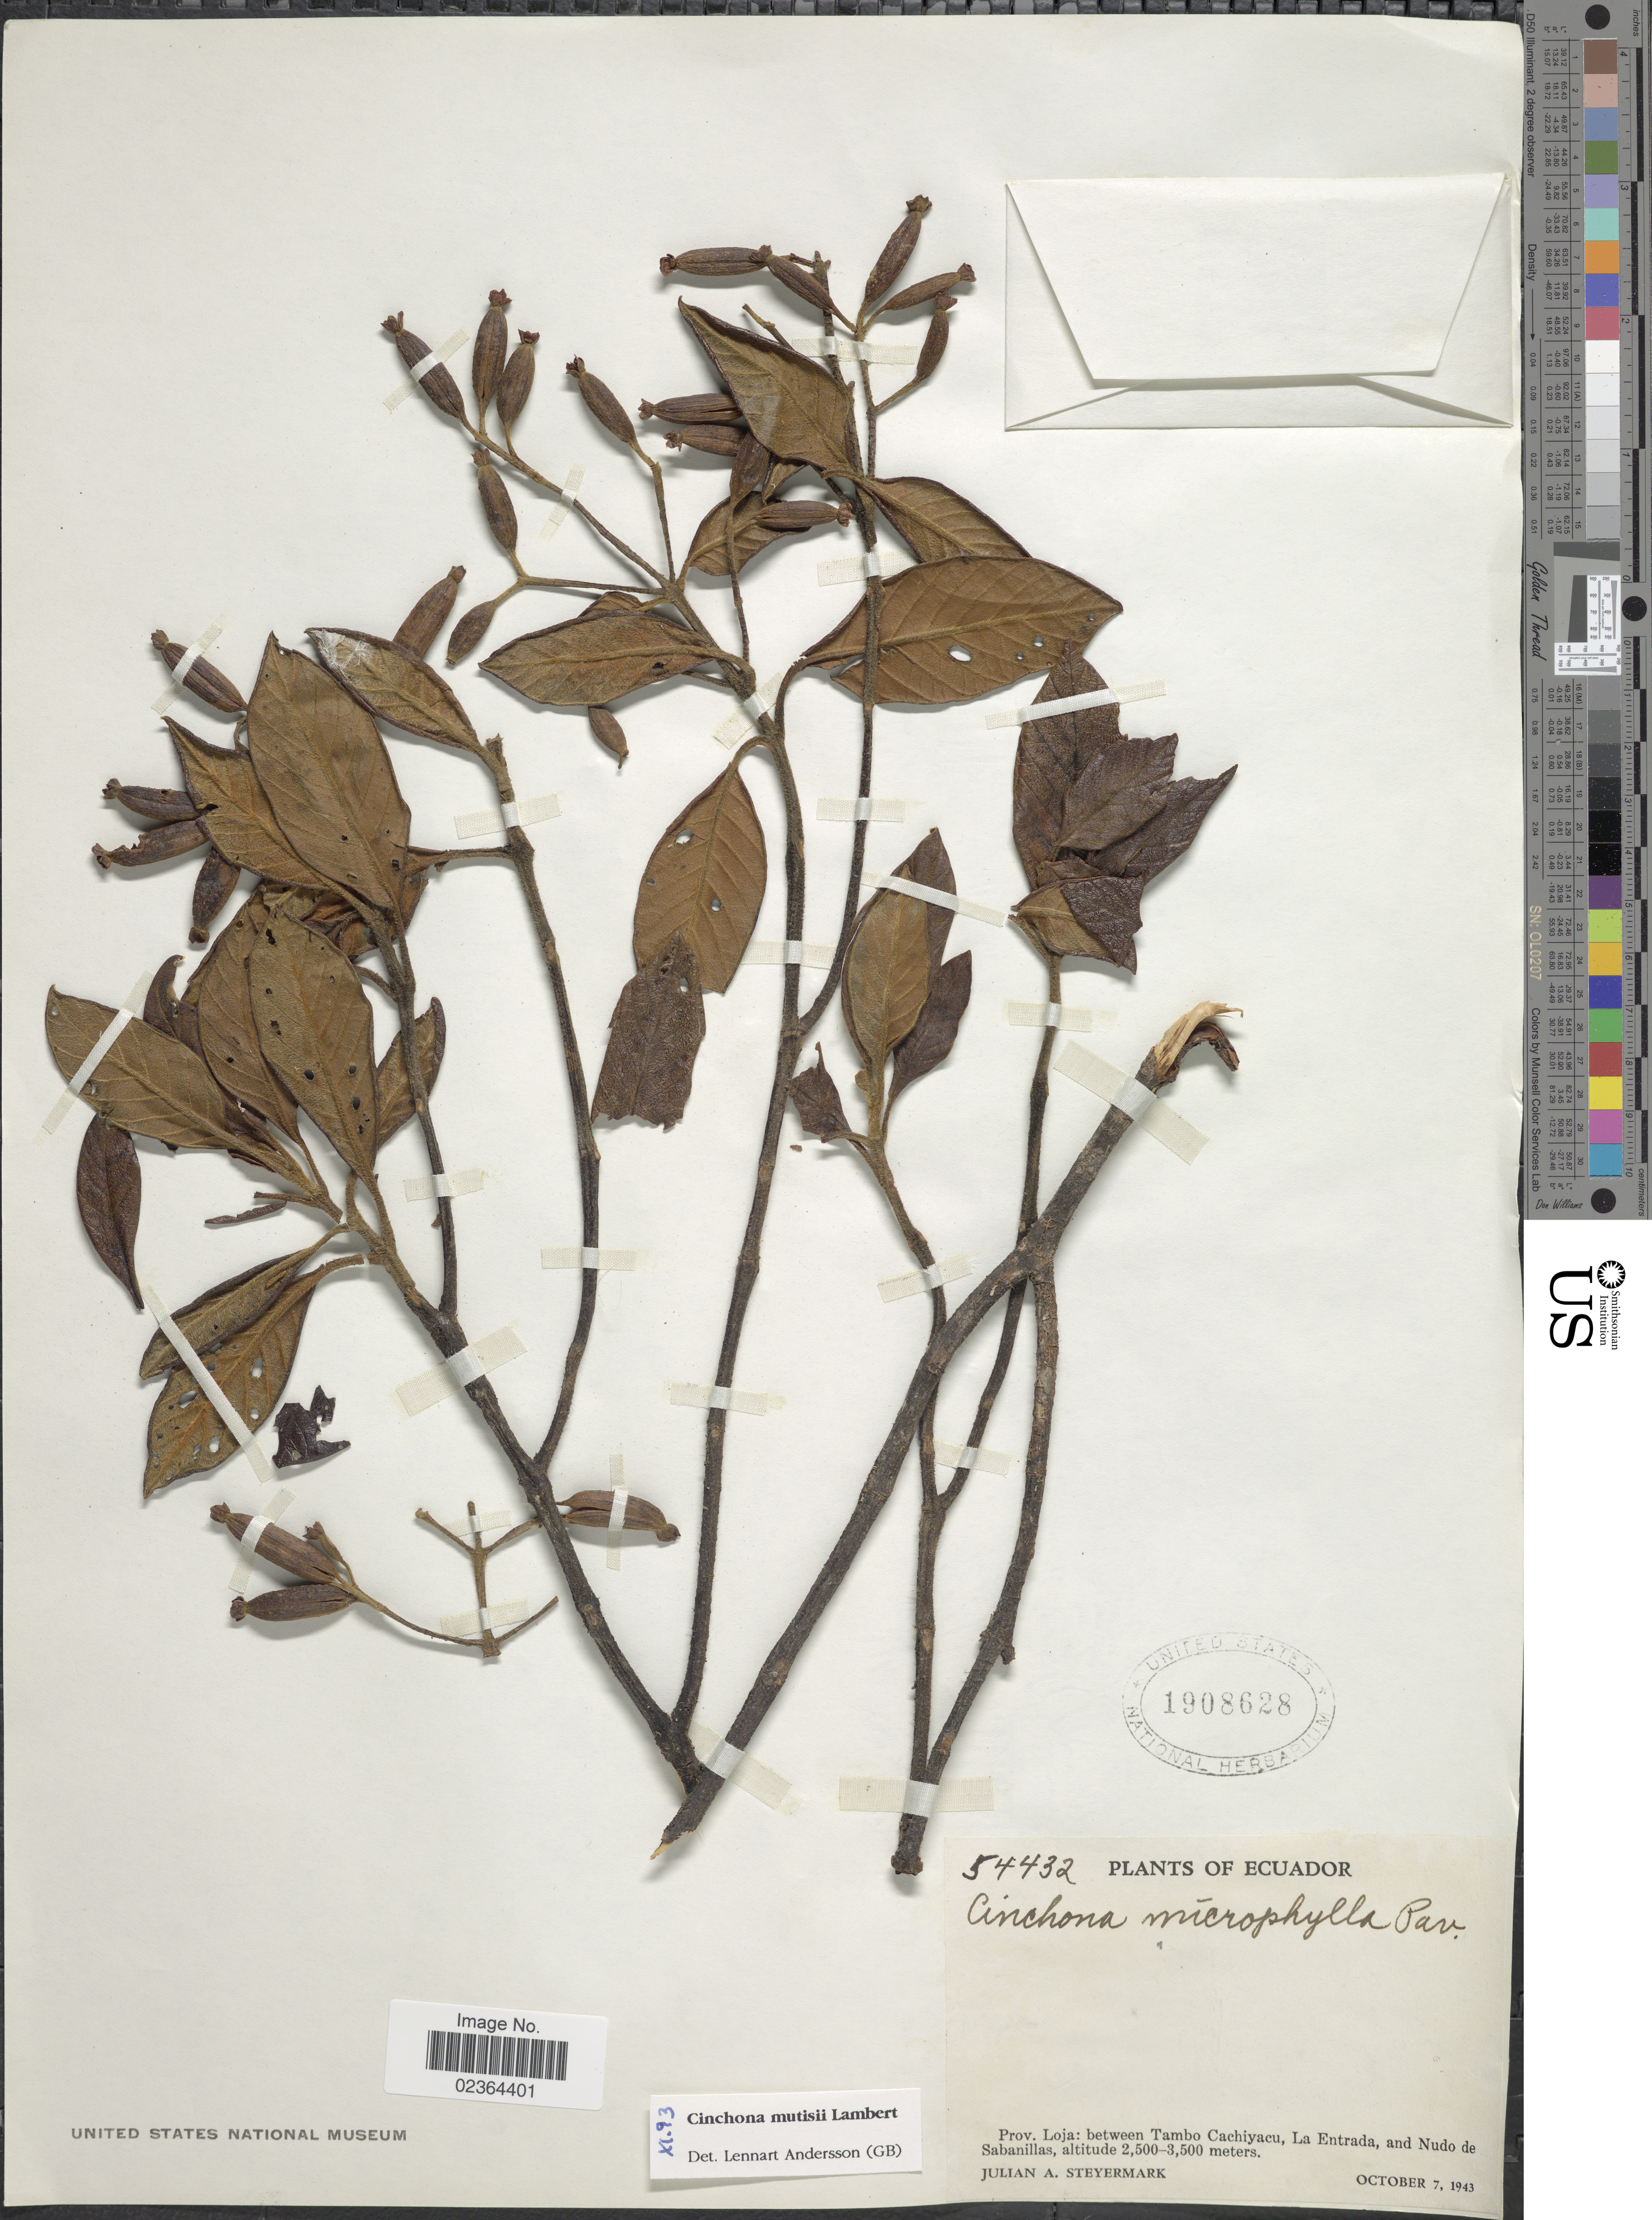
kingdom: Plantae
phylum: Tracheophyta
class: Magnoliopsida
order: Gentianales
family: Rubiaceae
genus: Cinchona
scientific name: Cinchona mutisii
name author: Lamb.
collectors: J. Steyermark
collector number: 54432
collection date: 1943-10-07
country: Ecuador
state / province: Loja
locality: Prov. Loja: between Cachiyacu, La Entrada, and Nudo de Sabanillas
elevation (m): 2500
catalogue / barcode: US 1908628